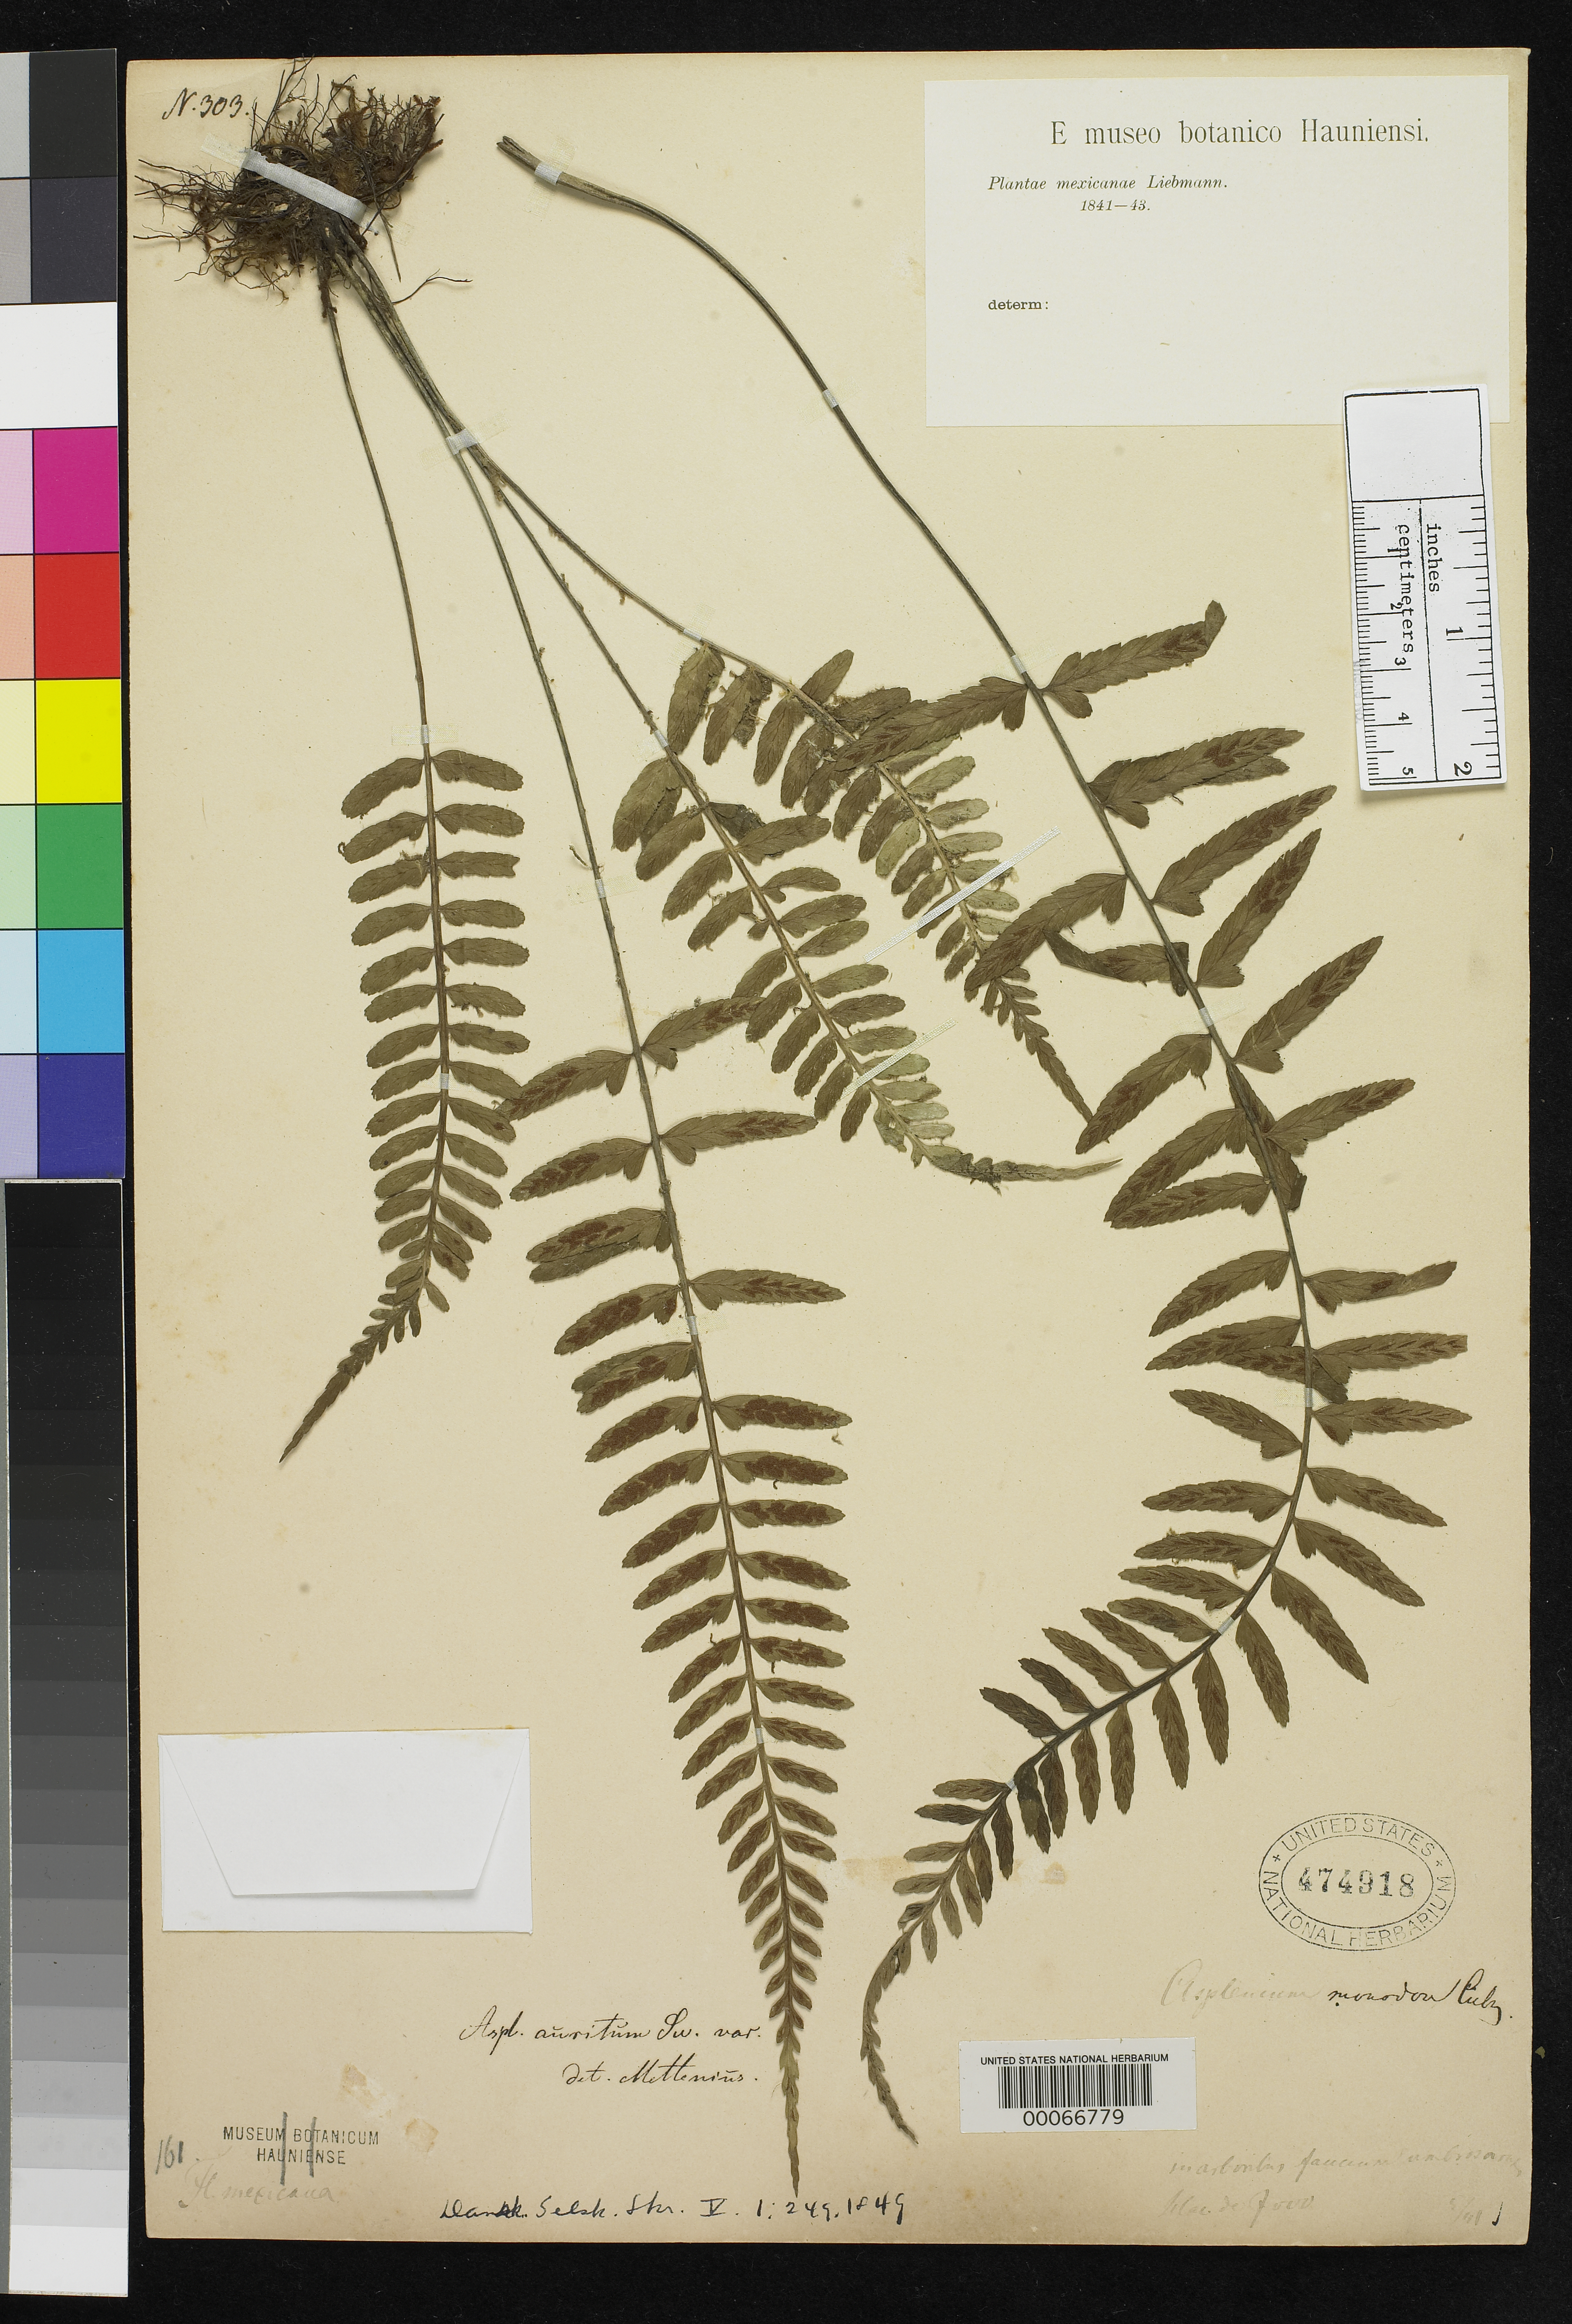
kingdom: Plantae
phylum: Tracheophyta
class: Polypodiopsida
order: Polypodiales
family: Aspleniaceae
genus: Asplenium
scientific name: Asplenium monodon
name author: Liebm.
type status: Type Collection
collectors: F. M. Liebmann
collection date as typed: Aug 1841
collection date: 1841-08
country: Mexico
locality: E of Monserrat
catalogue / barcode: US 474918